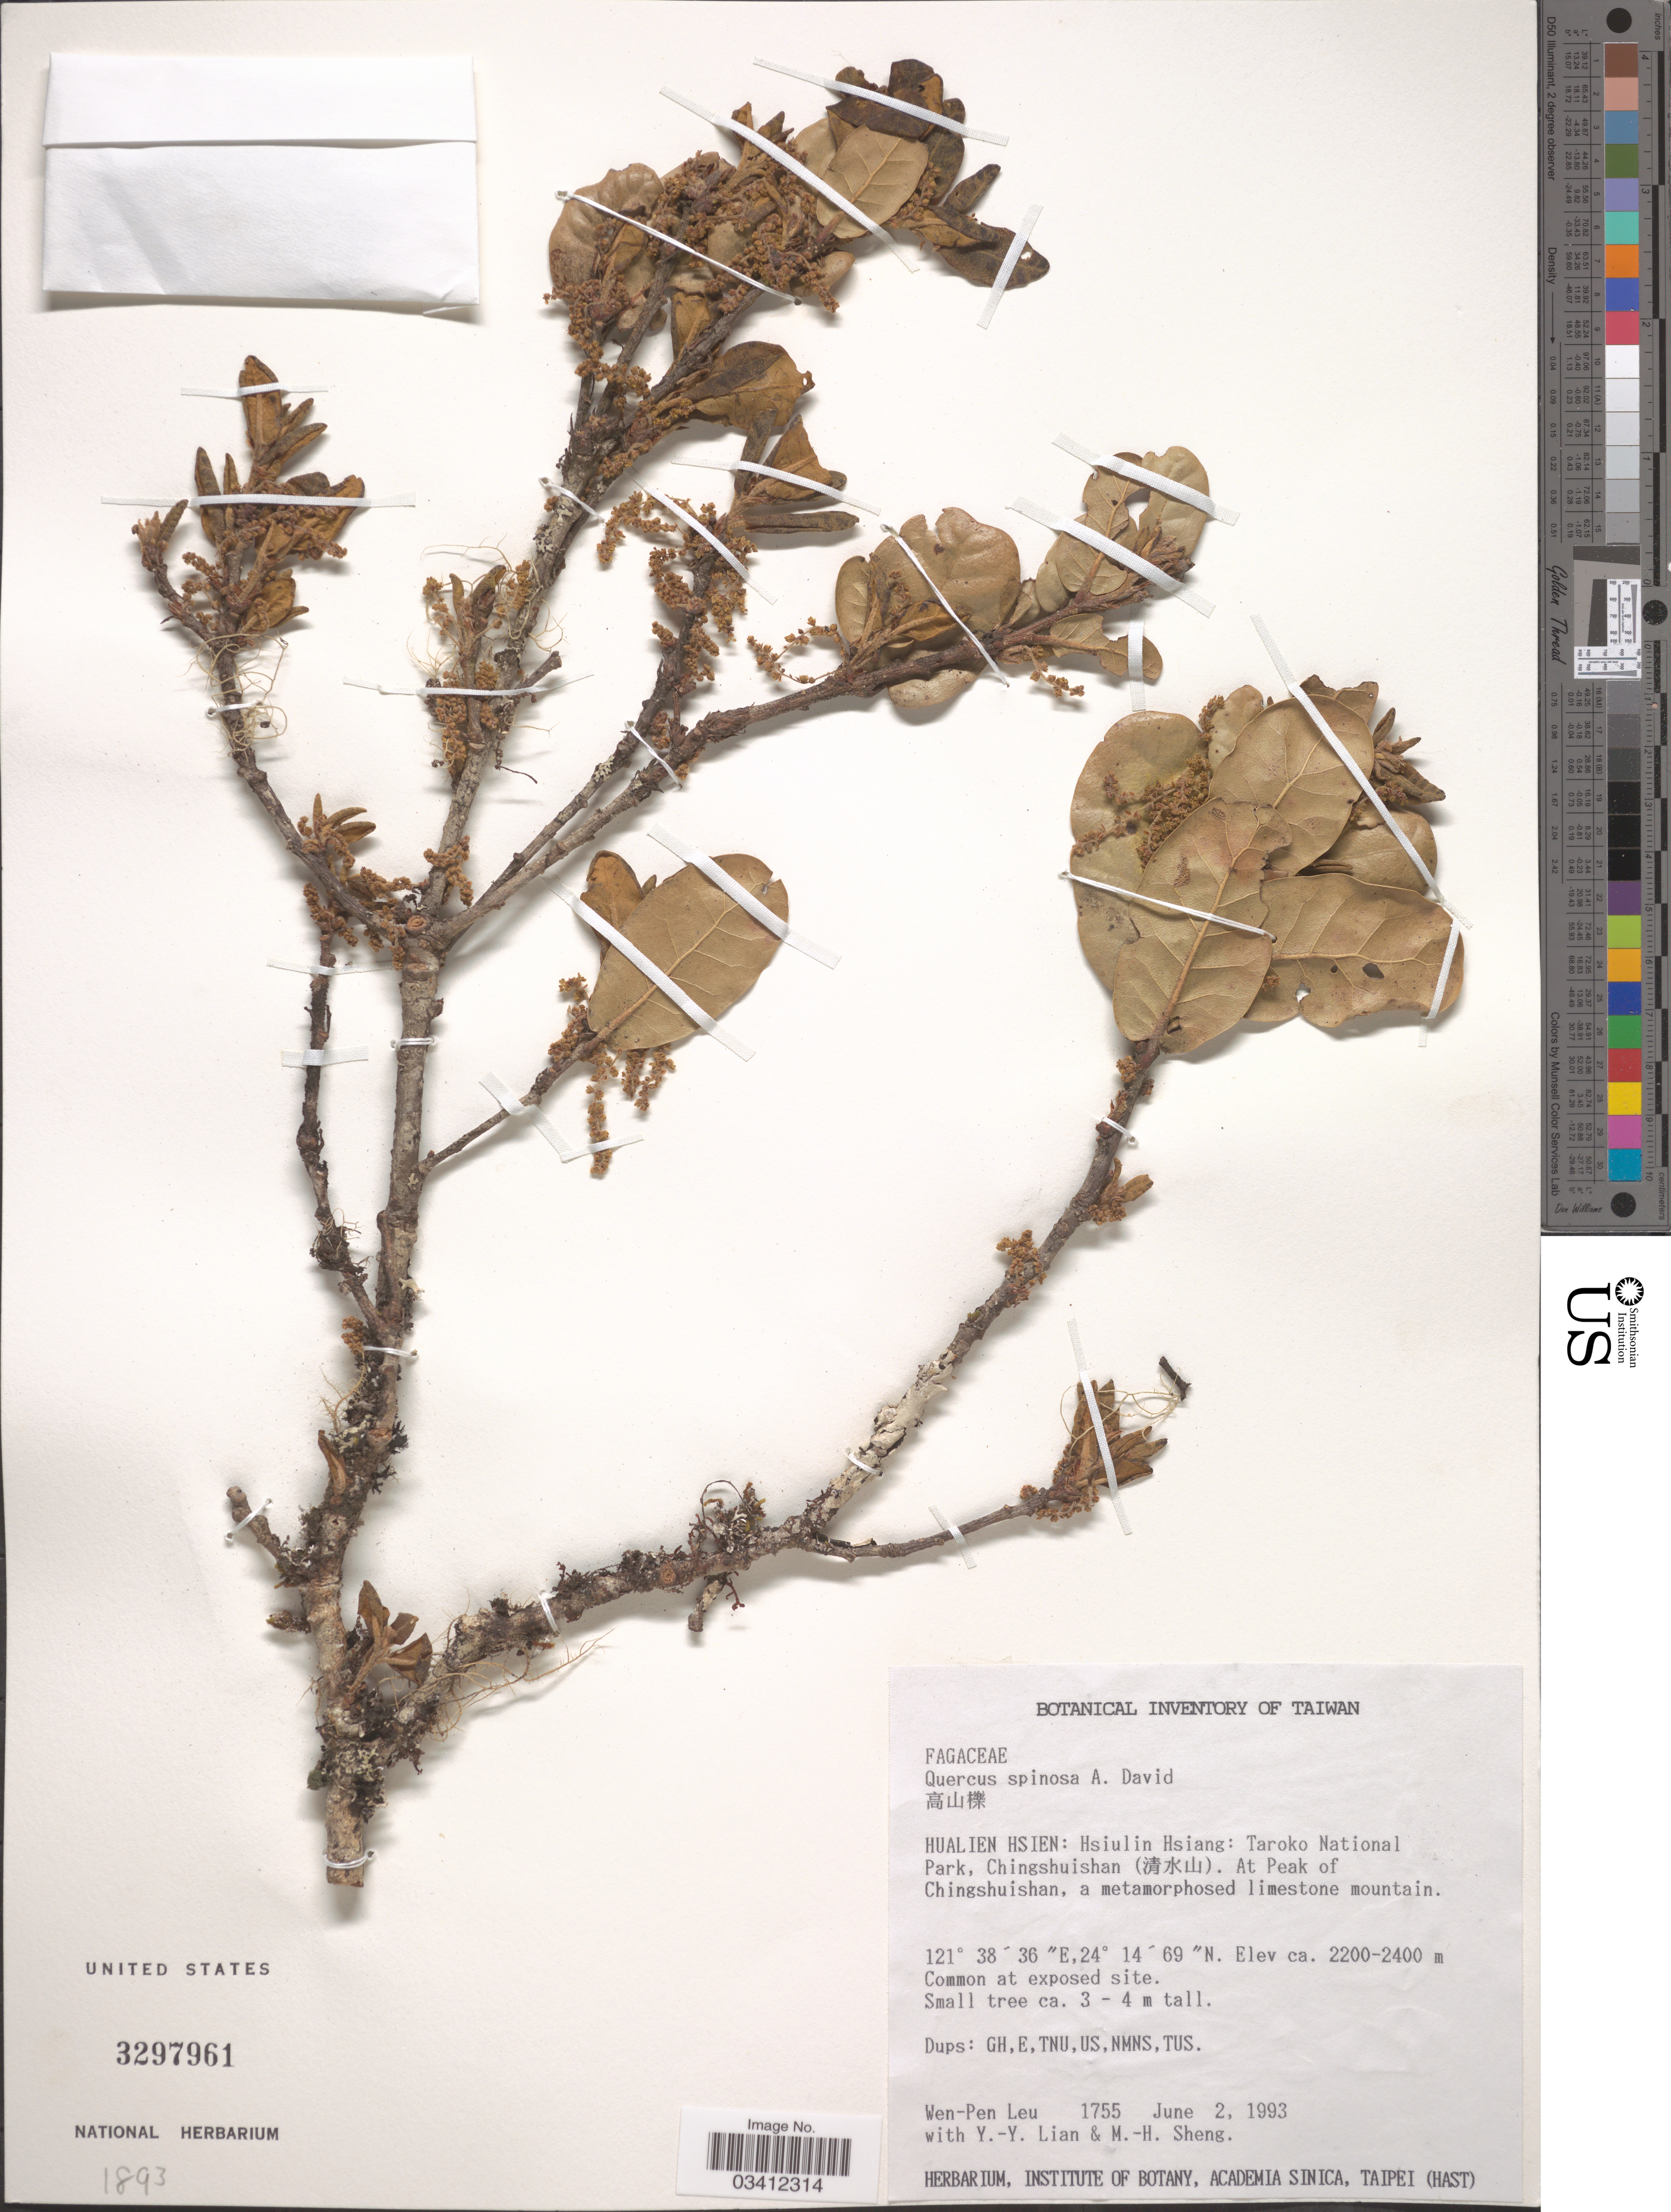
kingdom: Plantae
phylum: Tracheophyta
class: Magnoliopsida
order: Fagales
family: Fagaceae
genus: Quercus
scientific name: Quercus spinosa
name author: David ex Franch.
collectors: W. Leu, Y. Lian & M. Sheng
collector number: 1755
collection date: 1993-06-02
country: Taiwan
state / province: Hualien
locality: Hualien Hsien: Hsiulin Hsiang: Taroko National Park, Chingshuishan (X). At Peak of Chingshuishan.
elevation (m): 2200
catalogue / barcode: US 3297961